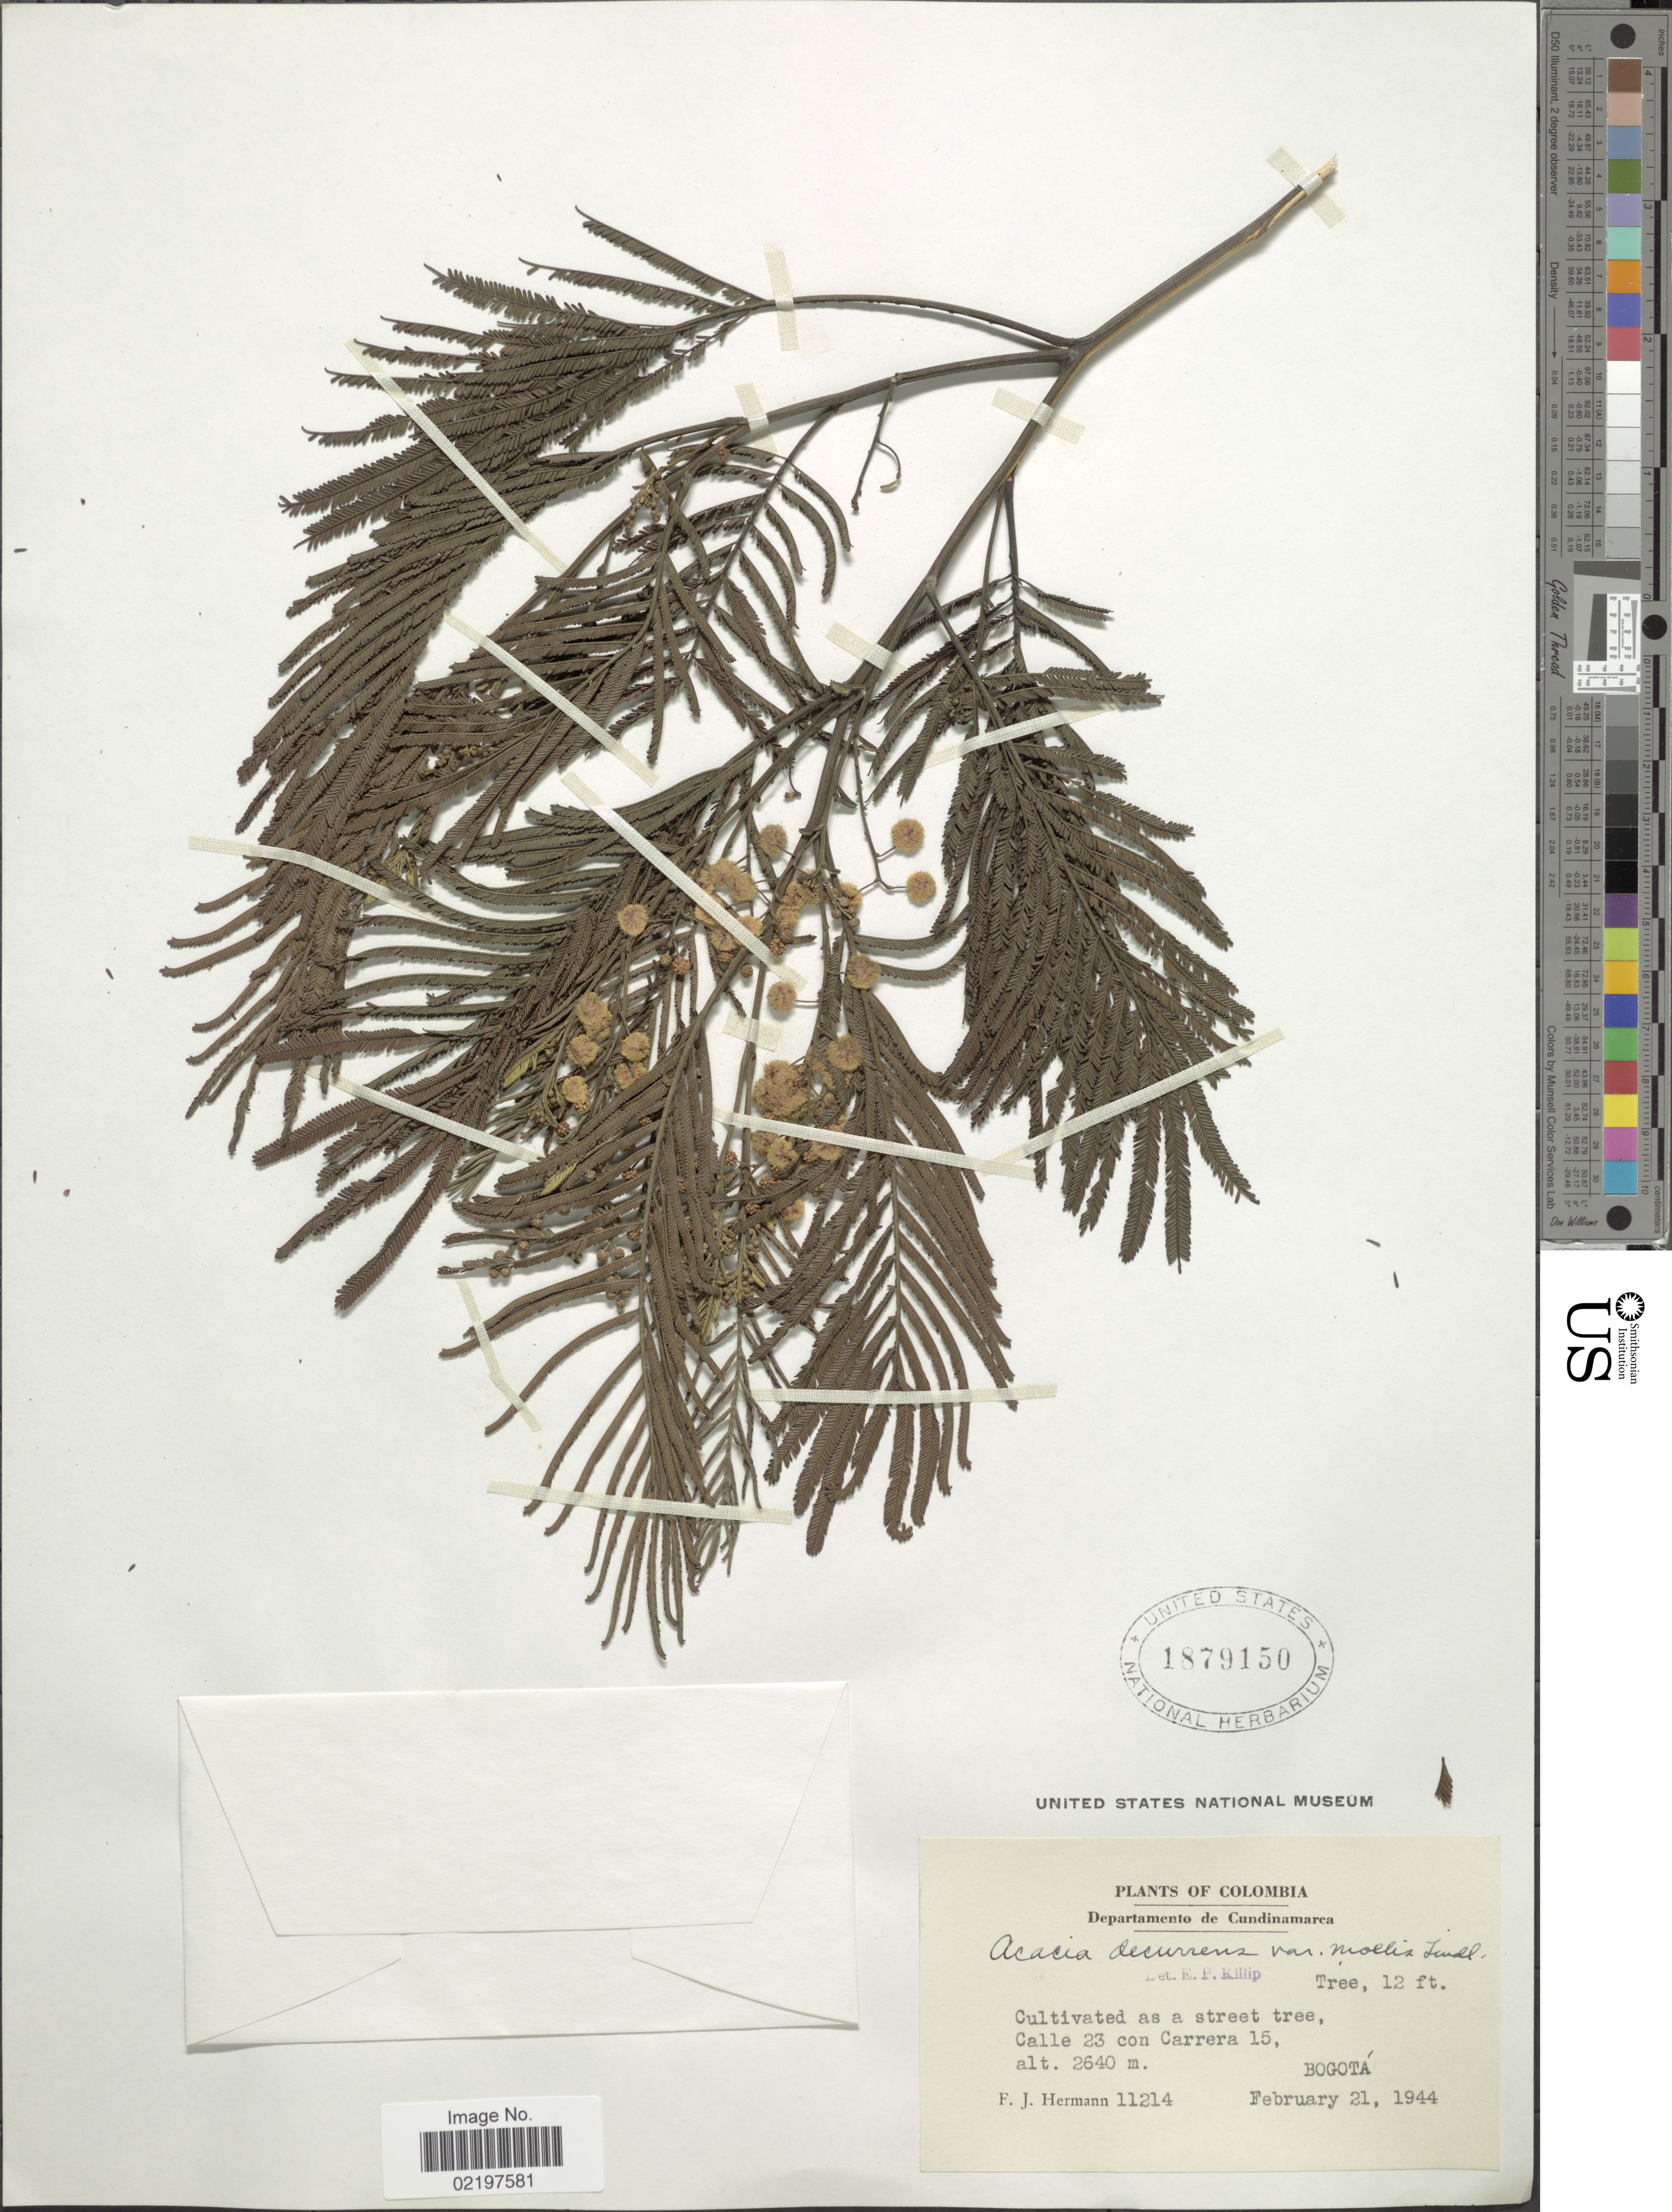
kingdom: Plantae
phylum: Tracheophyta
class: Magnoliopsida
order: Fabales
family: Fabaceae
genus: Acacia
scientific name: Acacia decurrens var. mollis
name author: Lindl.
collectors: F. J. Hermann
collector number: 11214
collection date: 1944-02-21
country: Colombia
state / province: Bogota D.C.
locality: As a street tree, Calle 23 con Carrera 15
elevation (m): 2640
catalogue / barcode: US 1879150